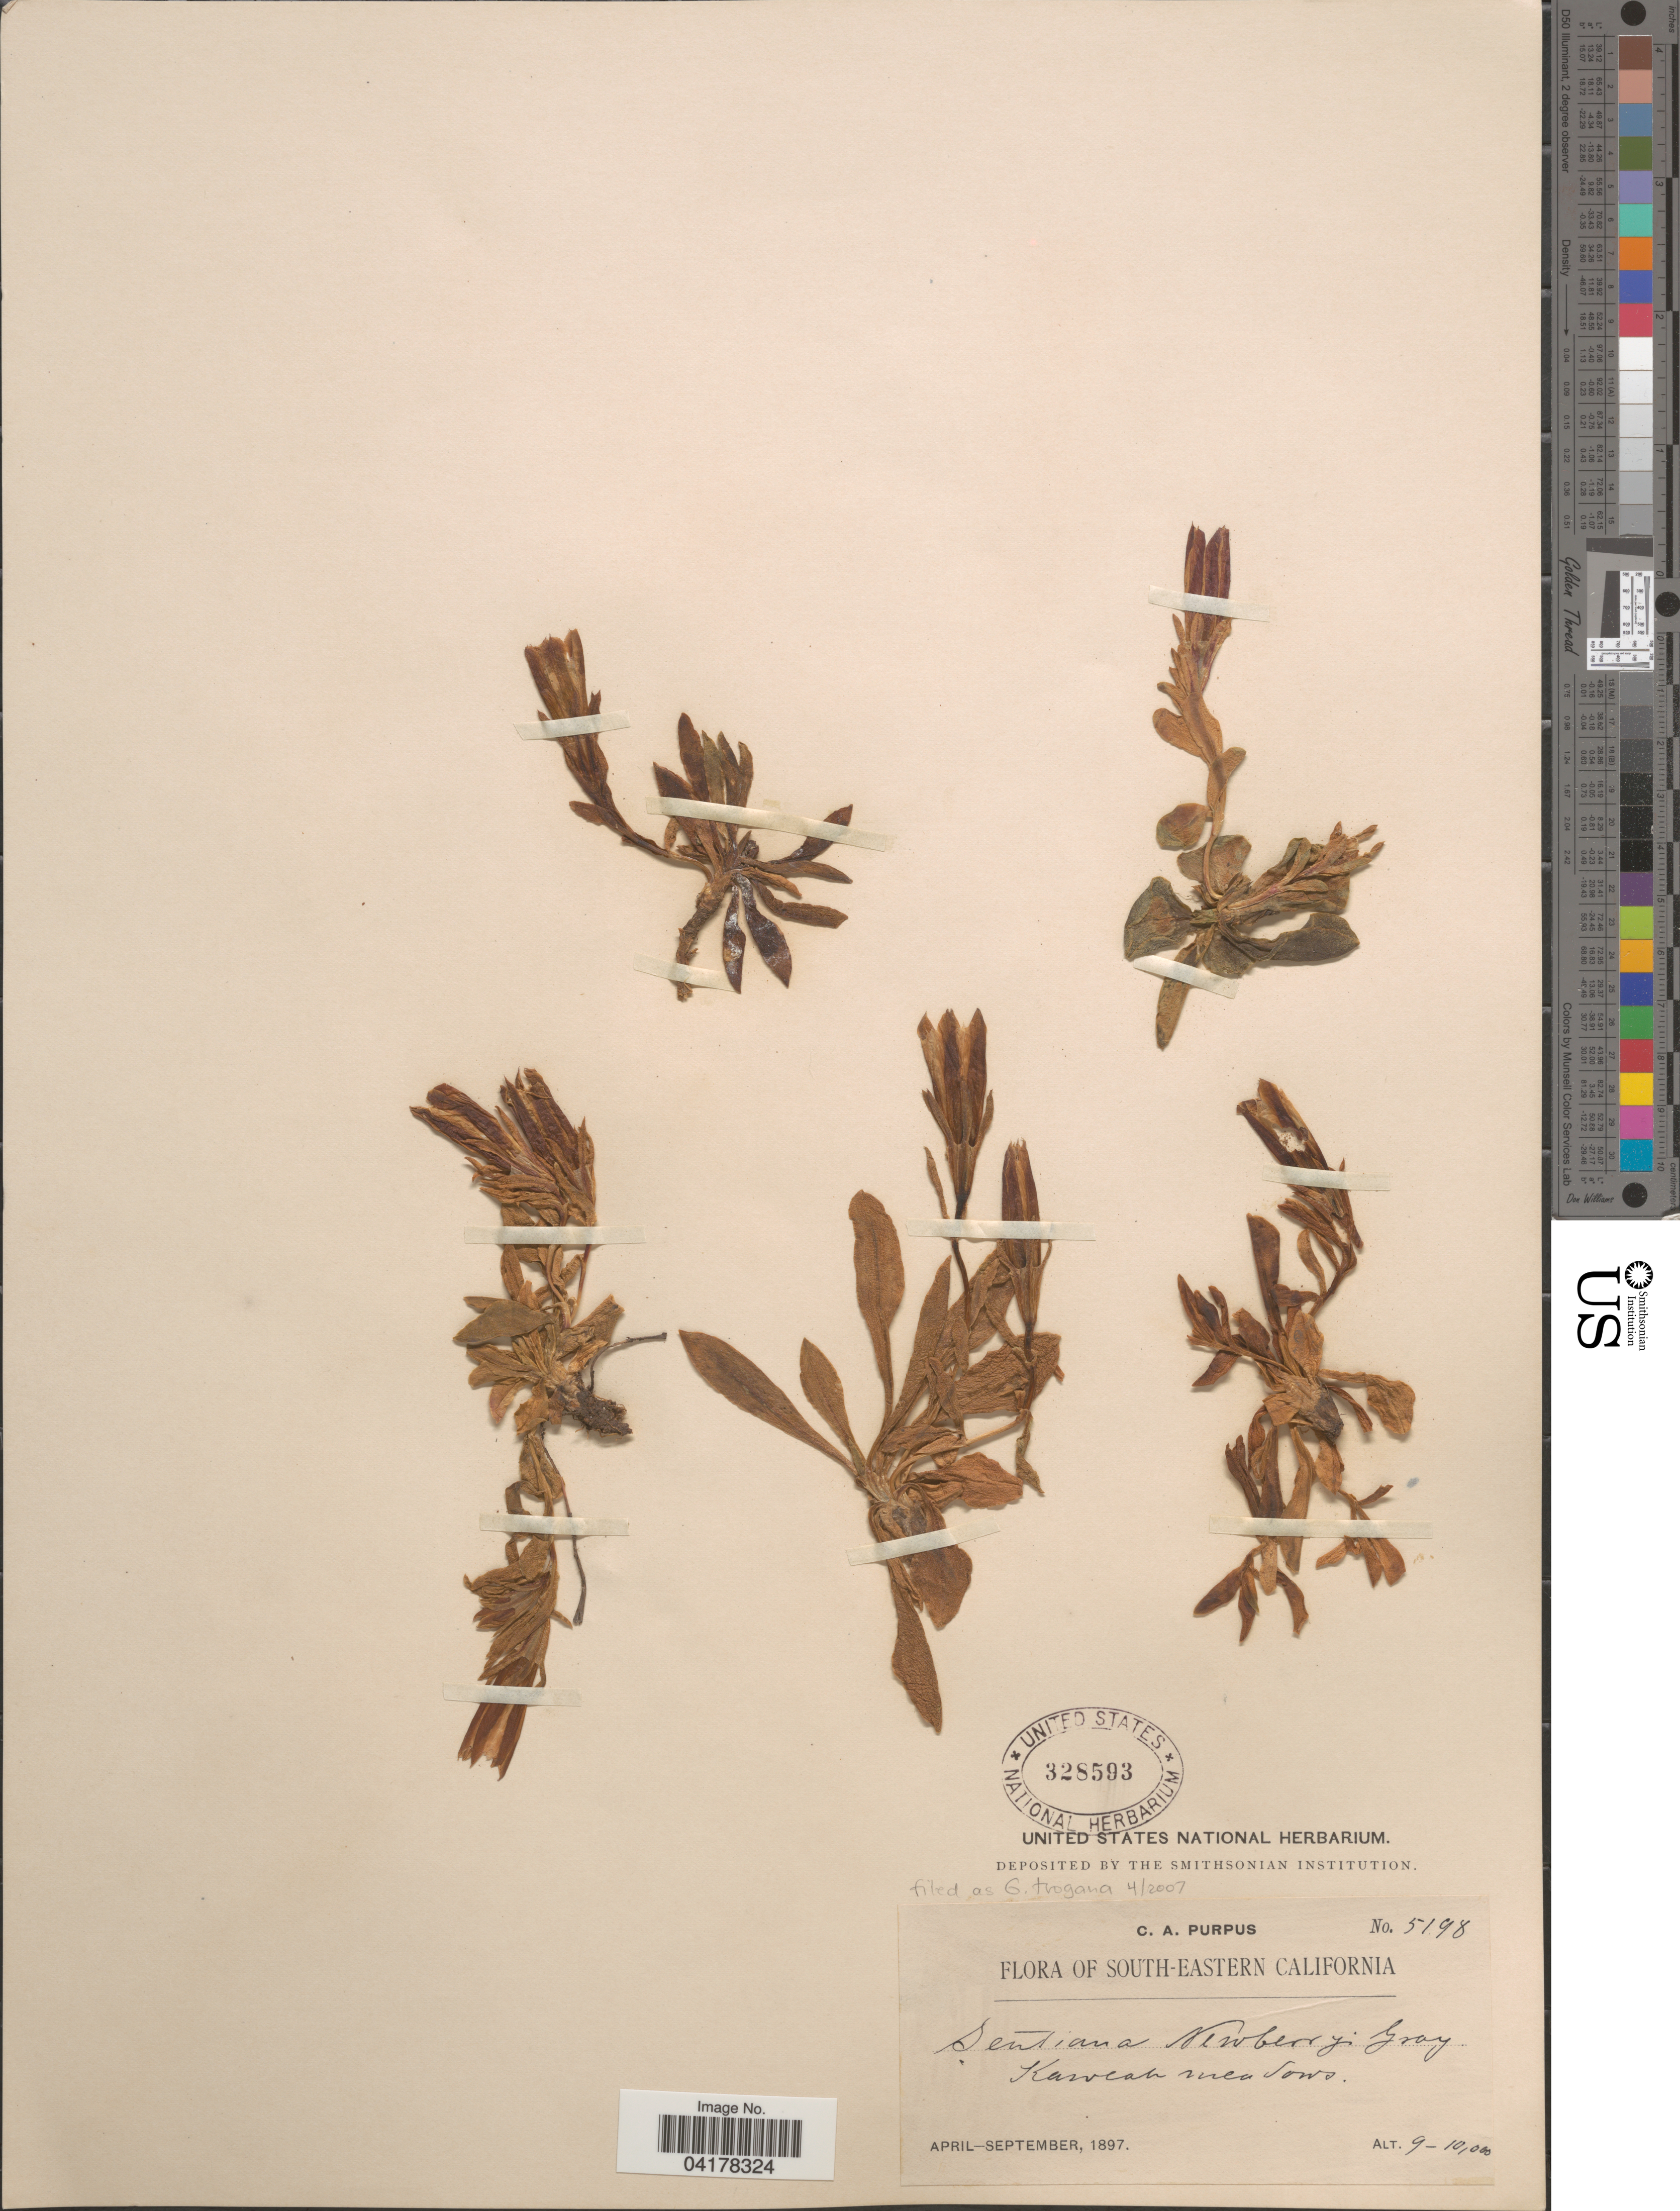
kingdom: Plantae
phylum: Tracheophyta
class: Magnoliopsida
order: Gentianales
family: Gentianaceae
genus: Gentiana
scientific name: Gentiana newberryi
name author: A. Gray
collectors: C. A. Purpus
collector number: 5198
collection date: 1897-04/1897-09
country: United States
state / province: California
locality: South-Eastern California. Kaweah near Sons.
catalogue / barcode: US 328593